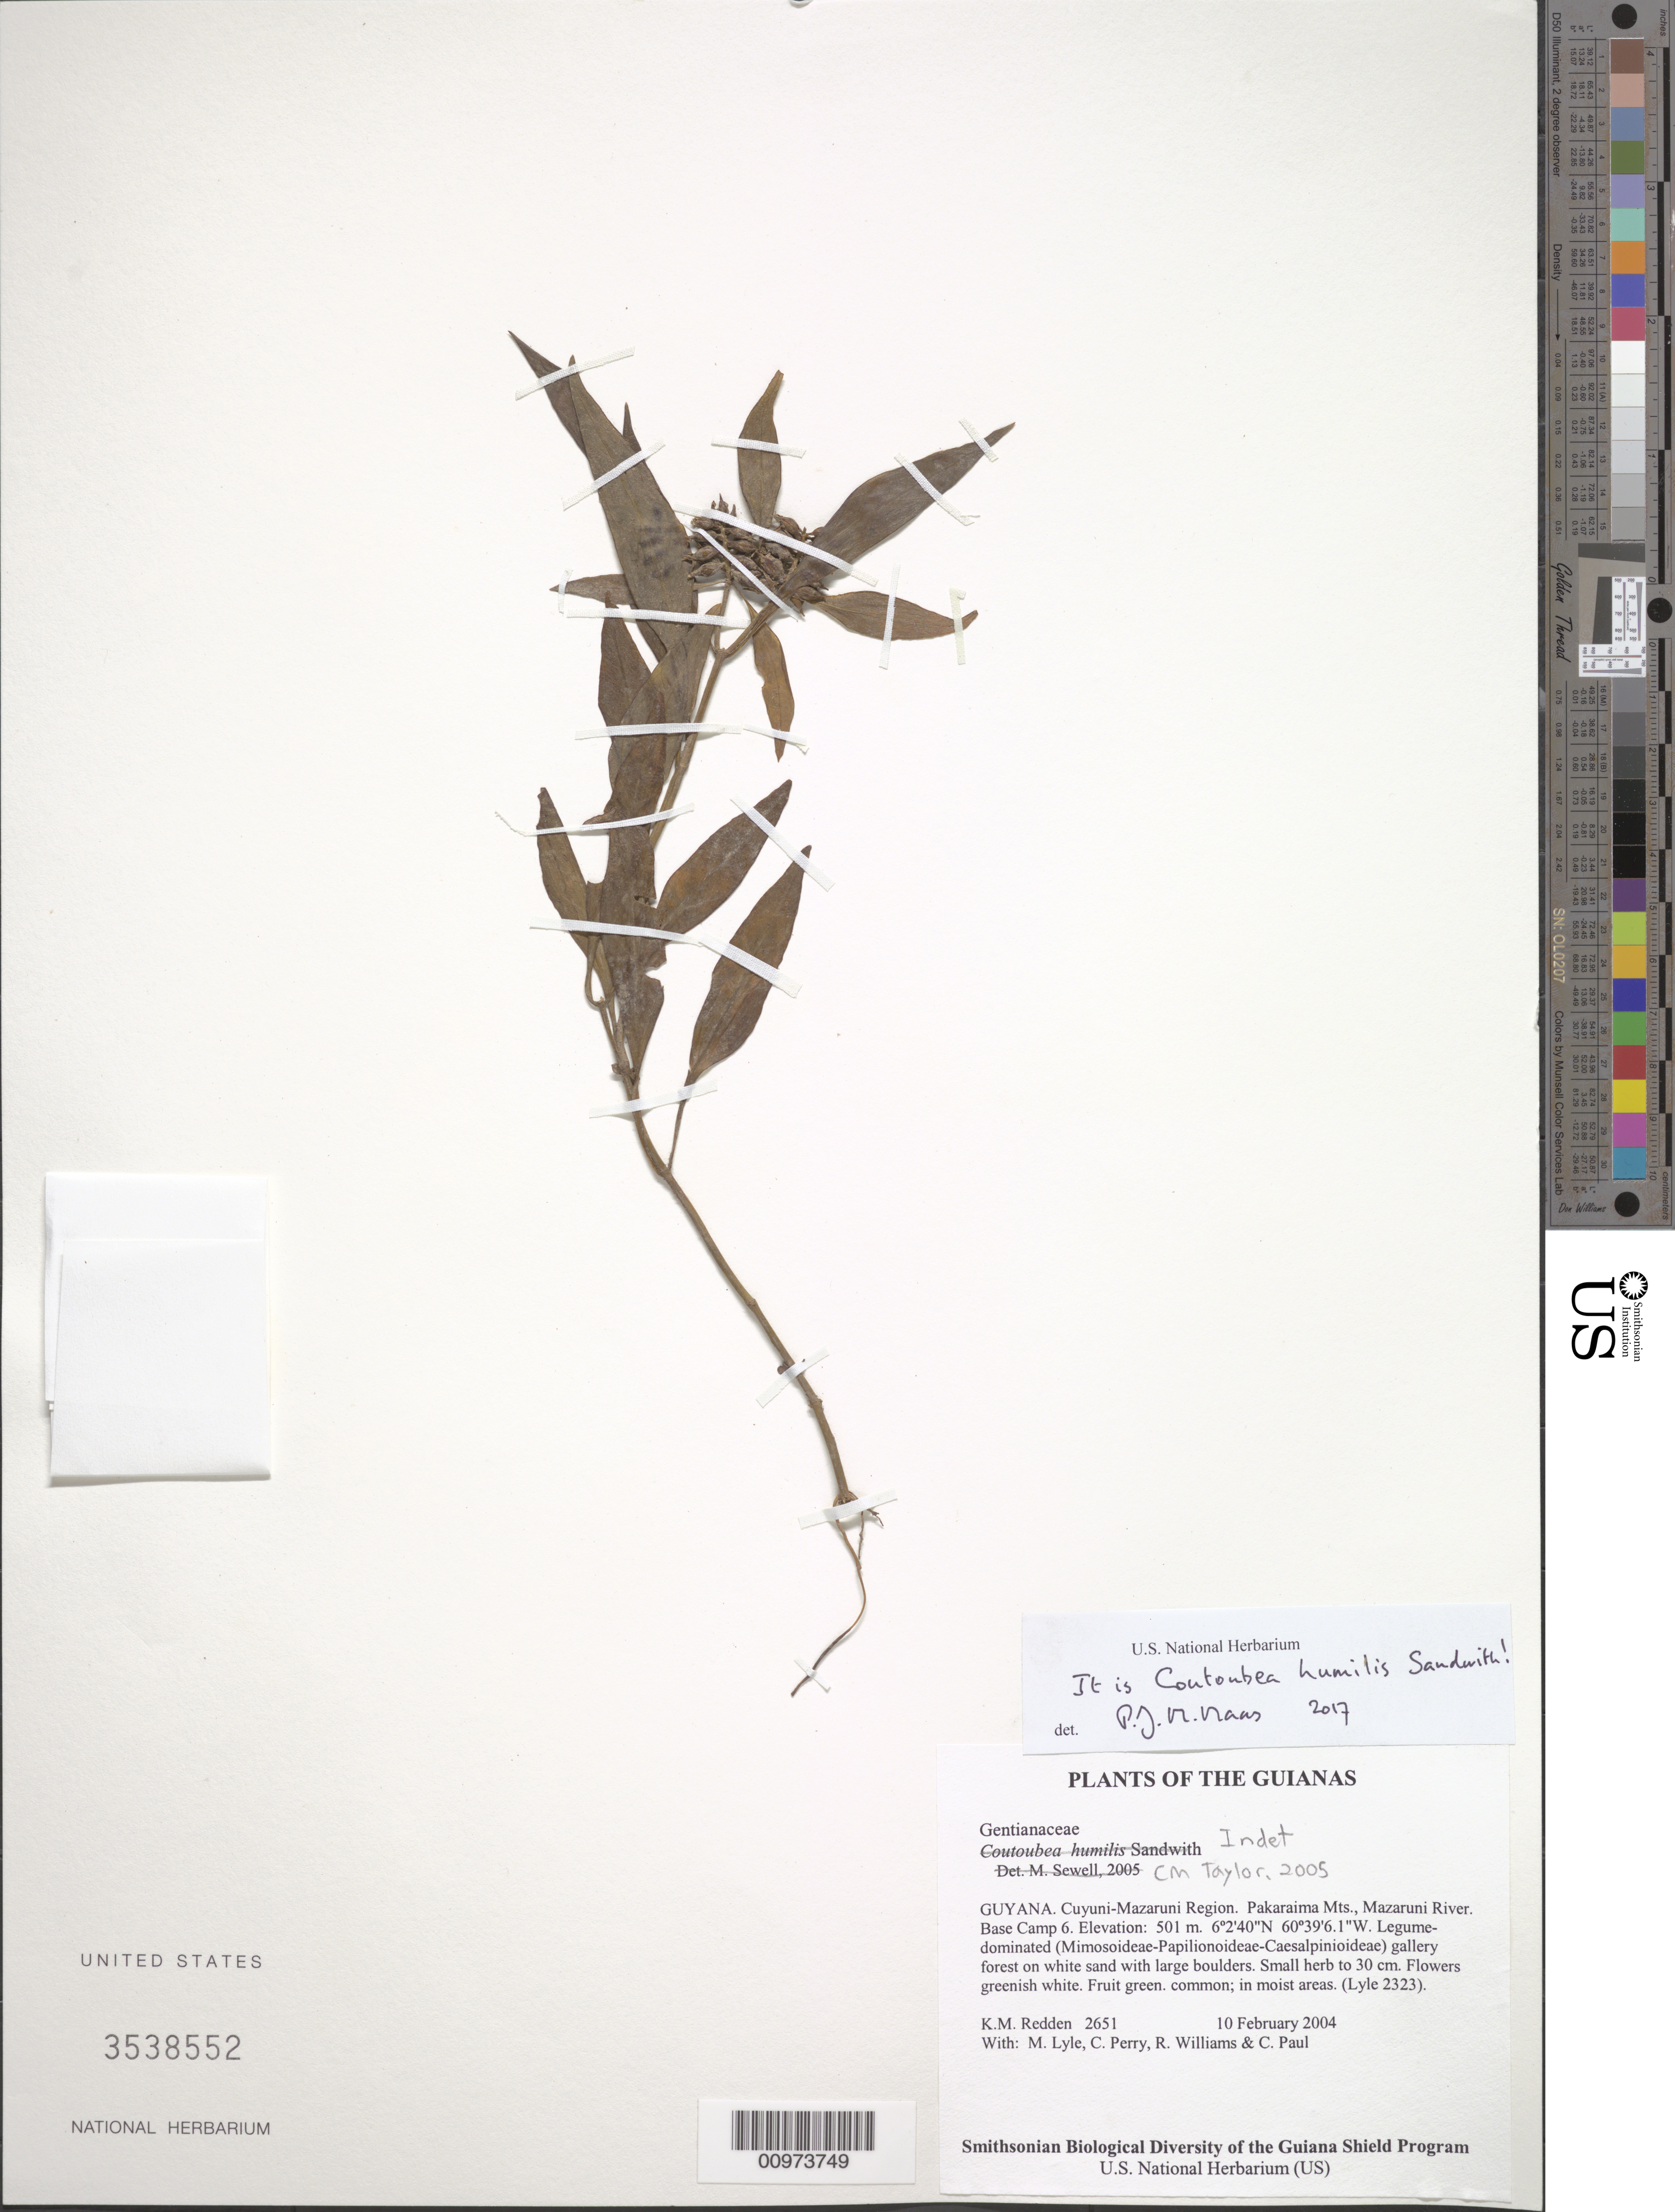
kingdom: Plantae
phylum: Tracheophyta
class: Magnoliopsida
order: Gentianales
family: Gentianaceae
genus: Coutoubea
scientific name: Coutoubea humilis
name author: Sandwith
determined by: Maas, P. J. M.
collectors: K. M. Redden, M. Lyle, C. Perry, R. Williams & C. Paul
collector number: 2651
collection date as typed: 10 February 2004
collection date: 2004-02-10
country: Guyana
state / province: Cuyuni-Mazaruni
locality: Pakaraima Mts., Mazaruni River. Base Camp 6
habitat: Legume-dominated (Mimosoideae-Papilionoideae-Caesalpinioideae) gallery forest on white sand with large boulders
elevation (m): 501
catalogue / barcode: US 3538552